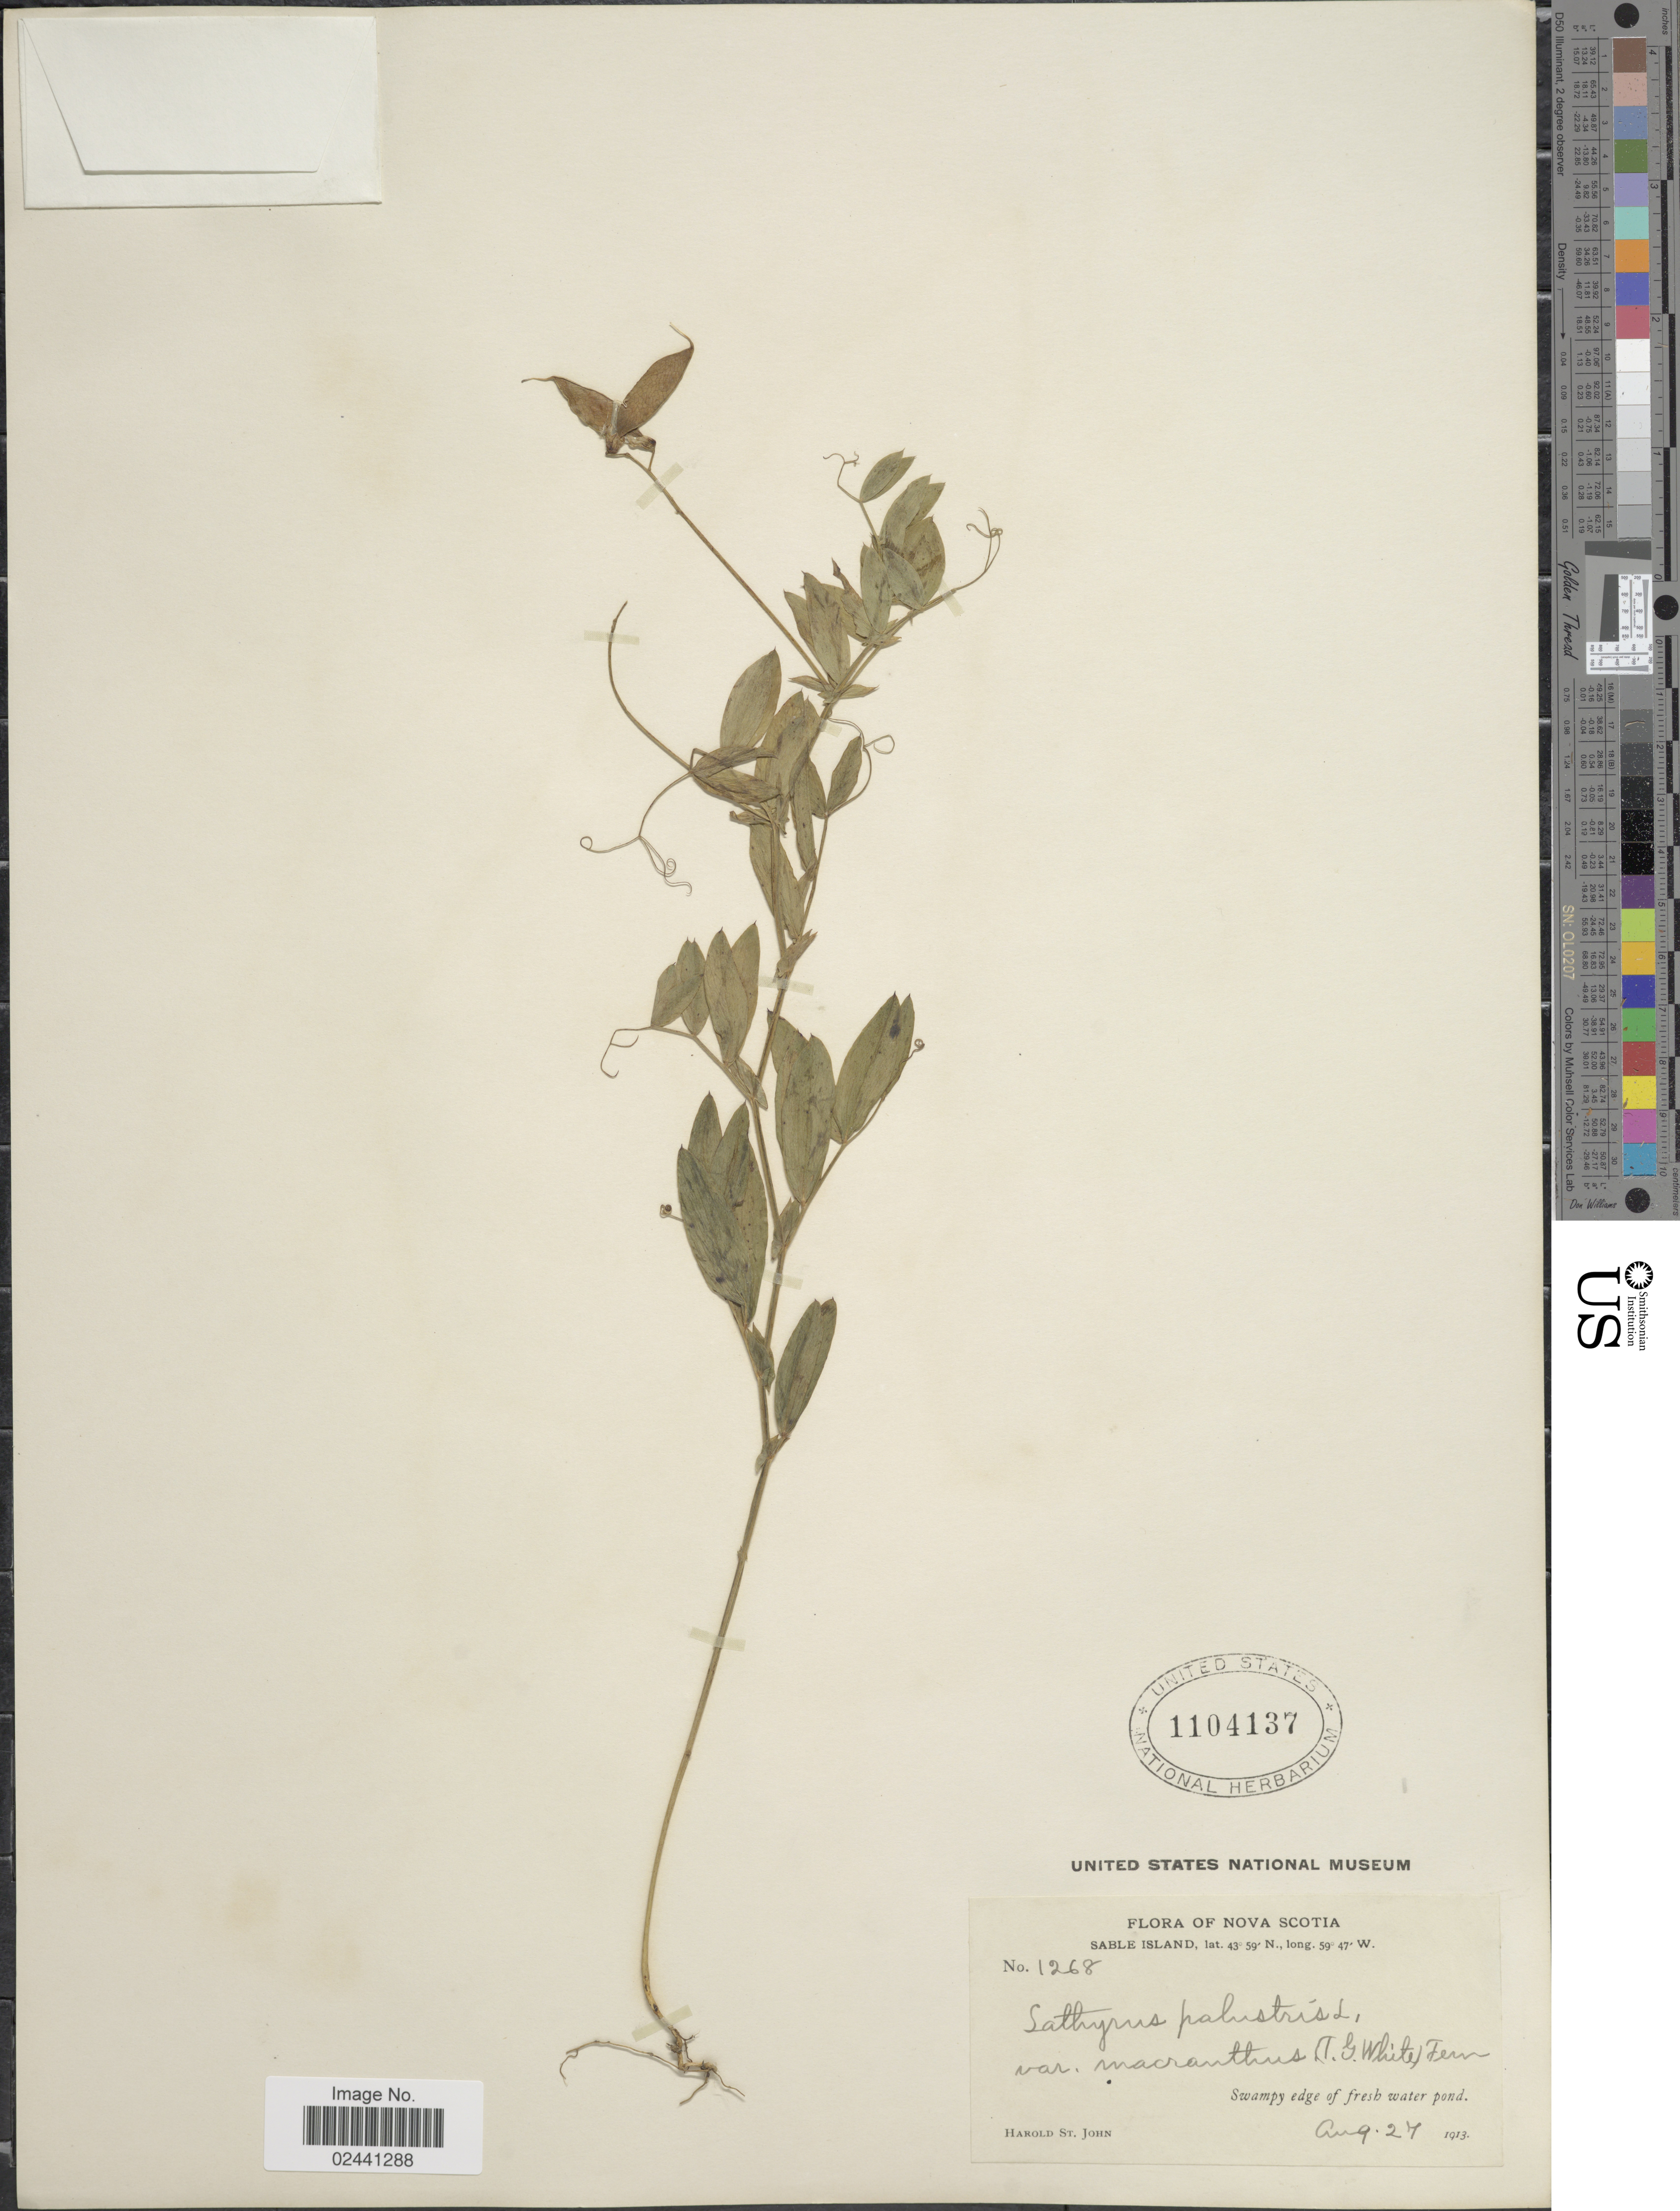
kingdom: Plantae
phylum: Tracheophyta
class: Magnoliopsida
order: Fabales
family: Fabaceae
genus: Lathyrus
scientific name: Lathyrus palustris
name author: L.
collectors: H. St. John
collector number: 1268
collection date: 1913-08-27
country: Canada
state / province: Nova Scotia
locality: Sable Island, swampy edge of fresh water pond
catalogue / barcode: US 1104137